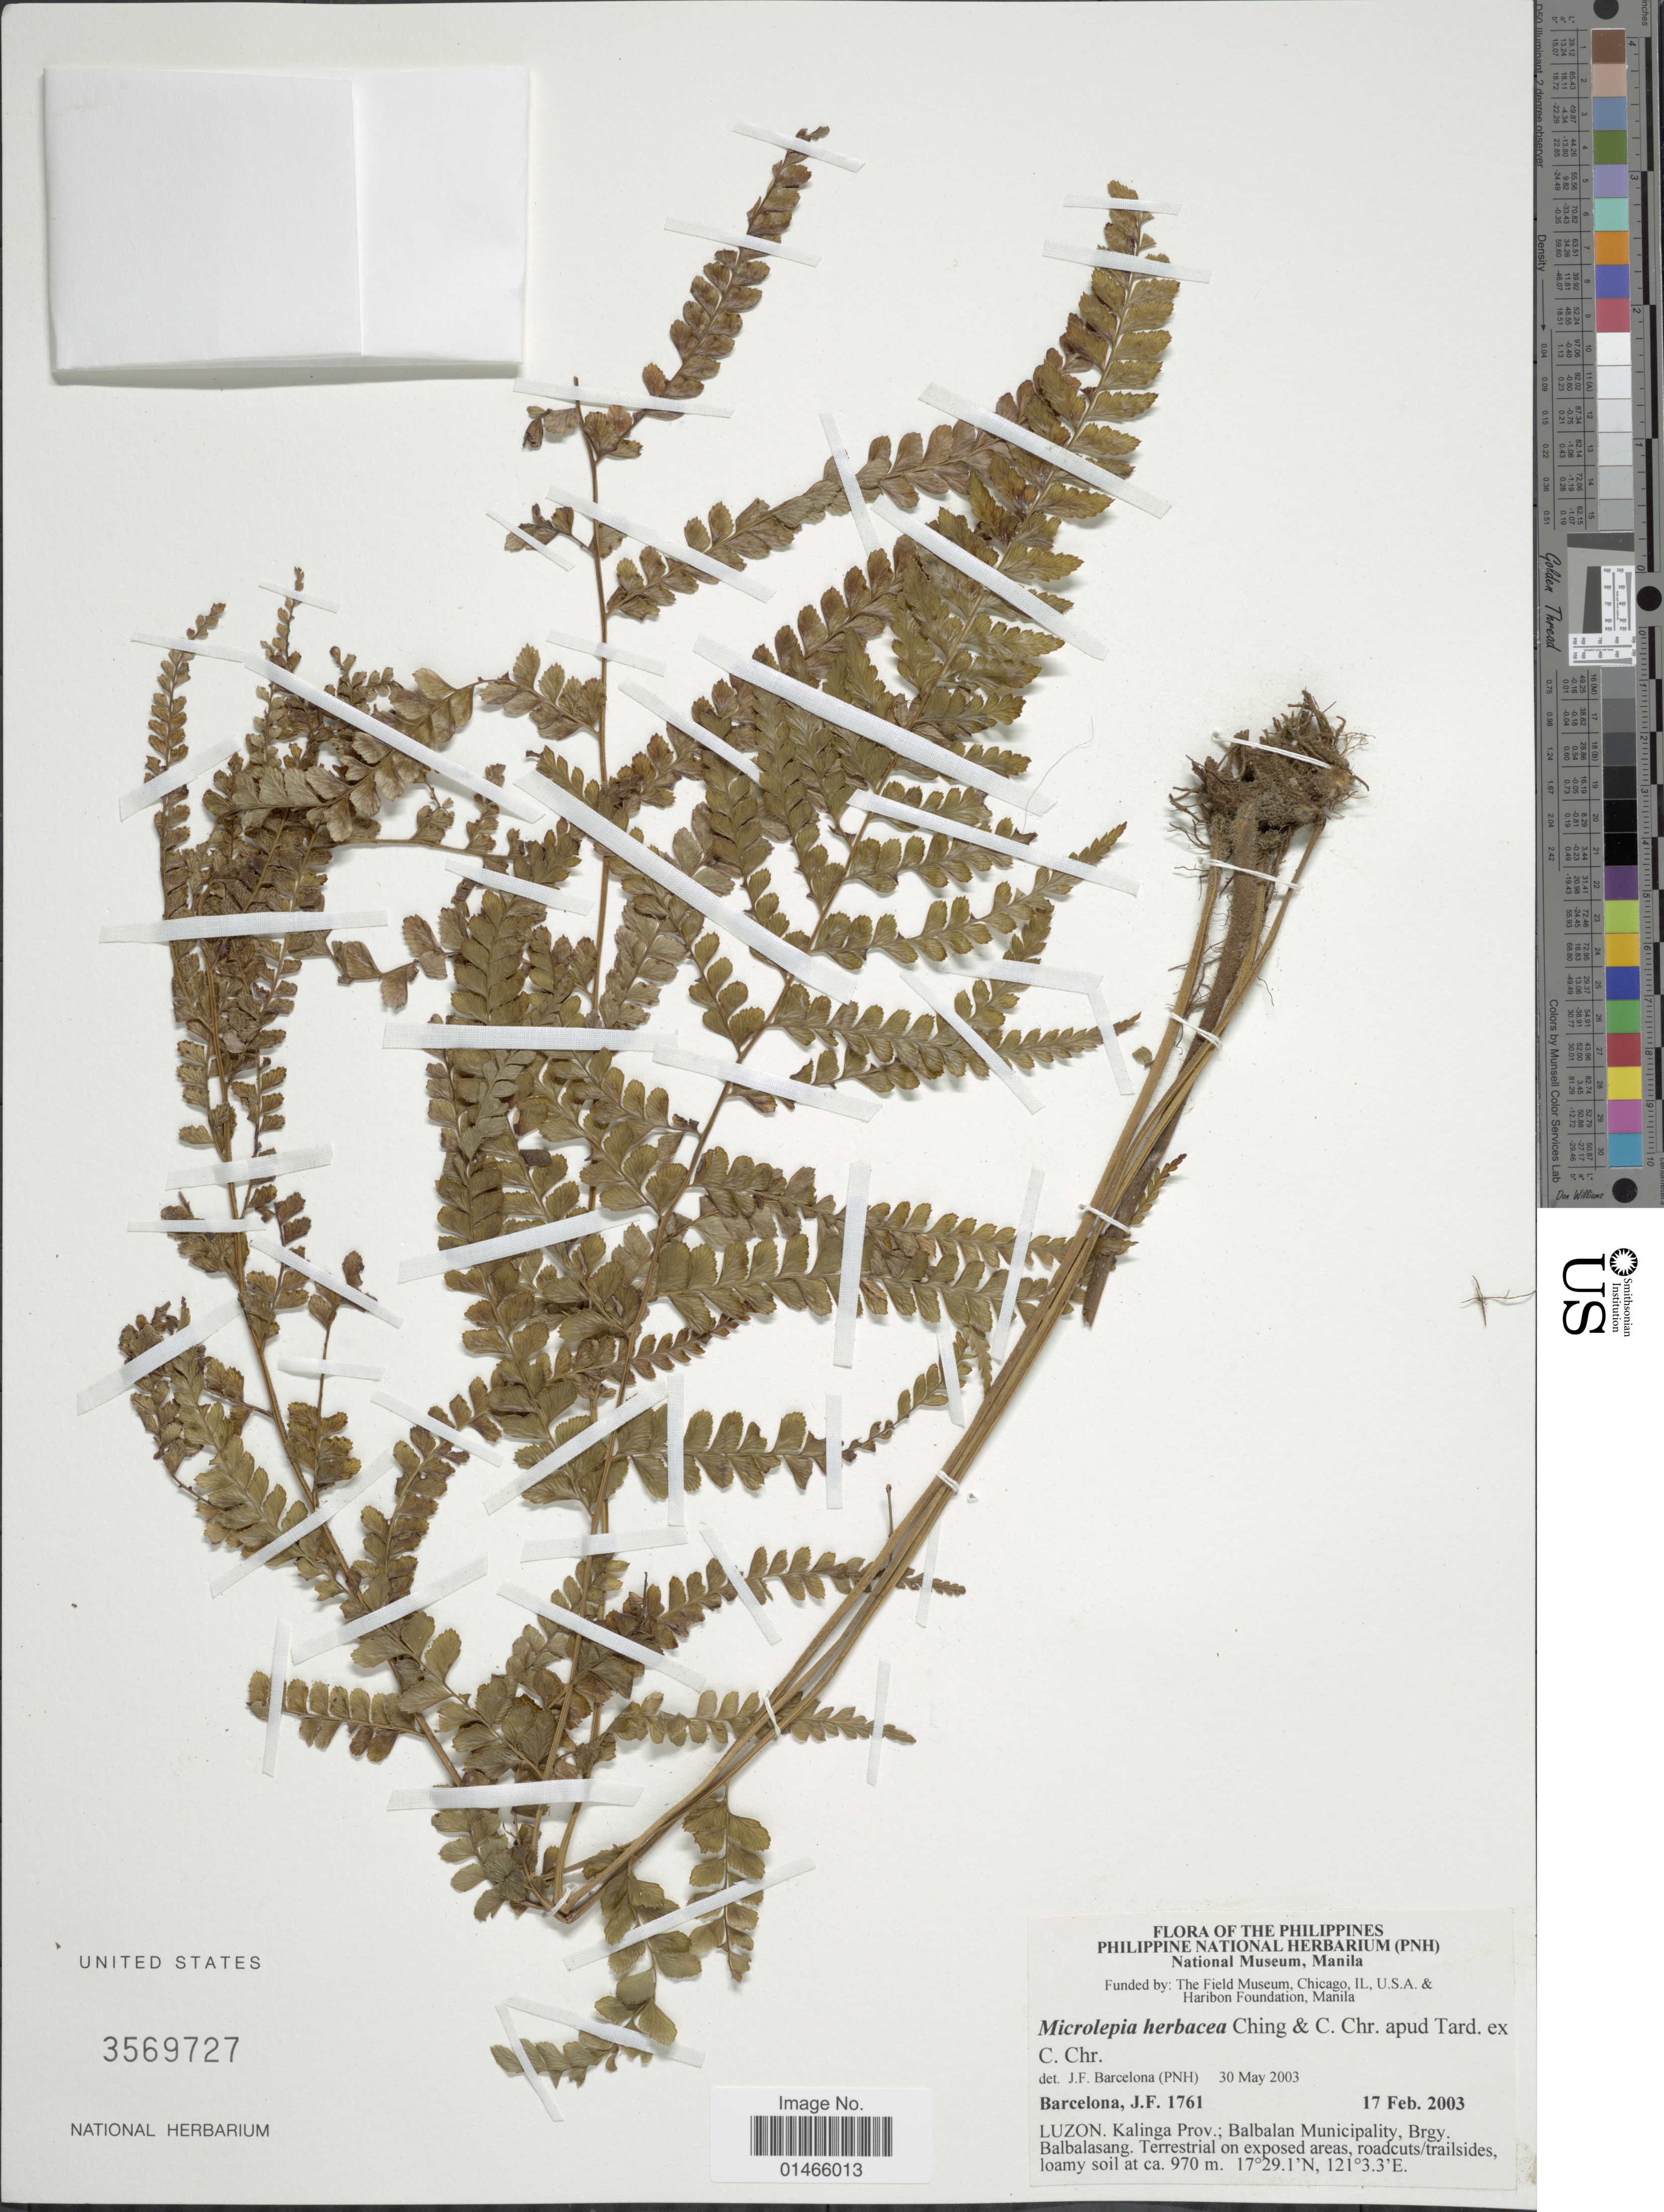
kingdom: Plantae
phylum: Tracheophyta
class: Polypodiopsida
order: Polypodiales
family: Dennstaedtiaceae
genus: Microlepia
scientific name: Microlepia herbacea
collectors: J. F. Barcelona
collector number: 1761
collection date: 2003-02-17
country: Philippines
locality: Luzon, Kalinga Prov. : Balbalan Municipality, Brgy, Balbalasang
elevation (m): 970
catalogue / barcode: US 3569727